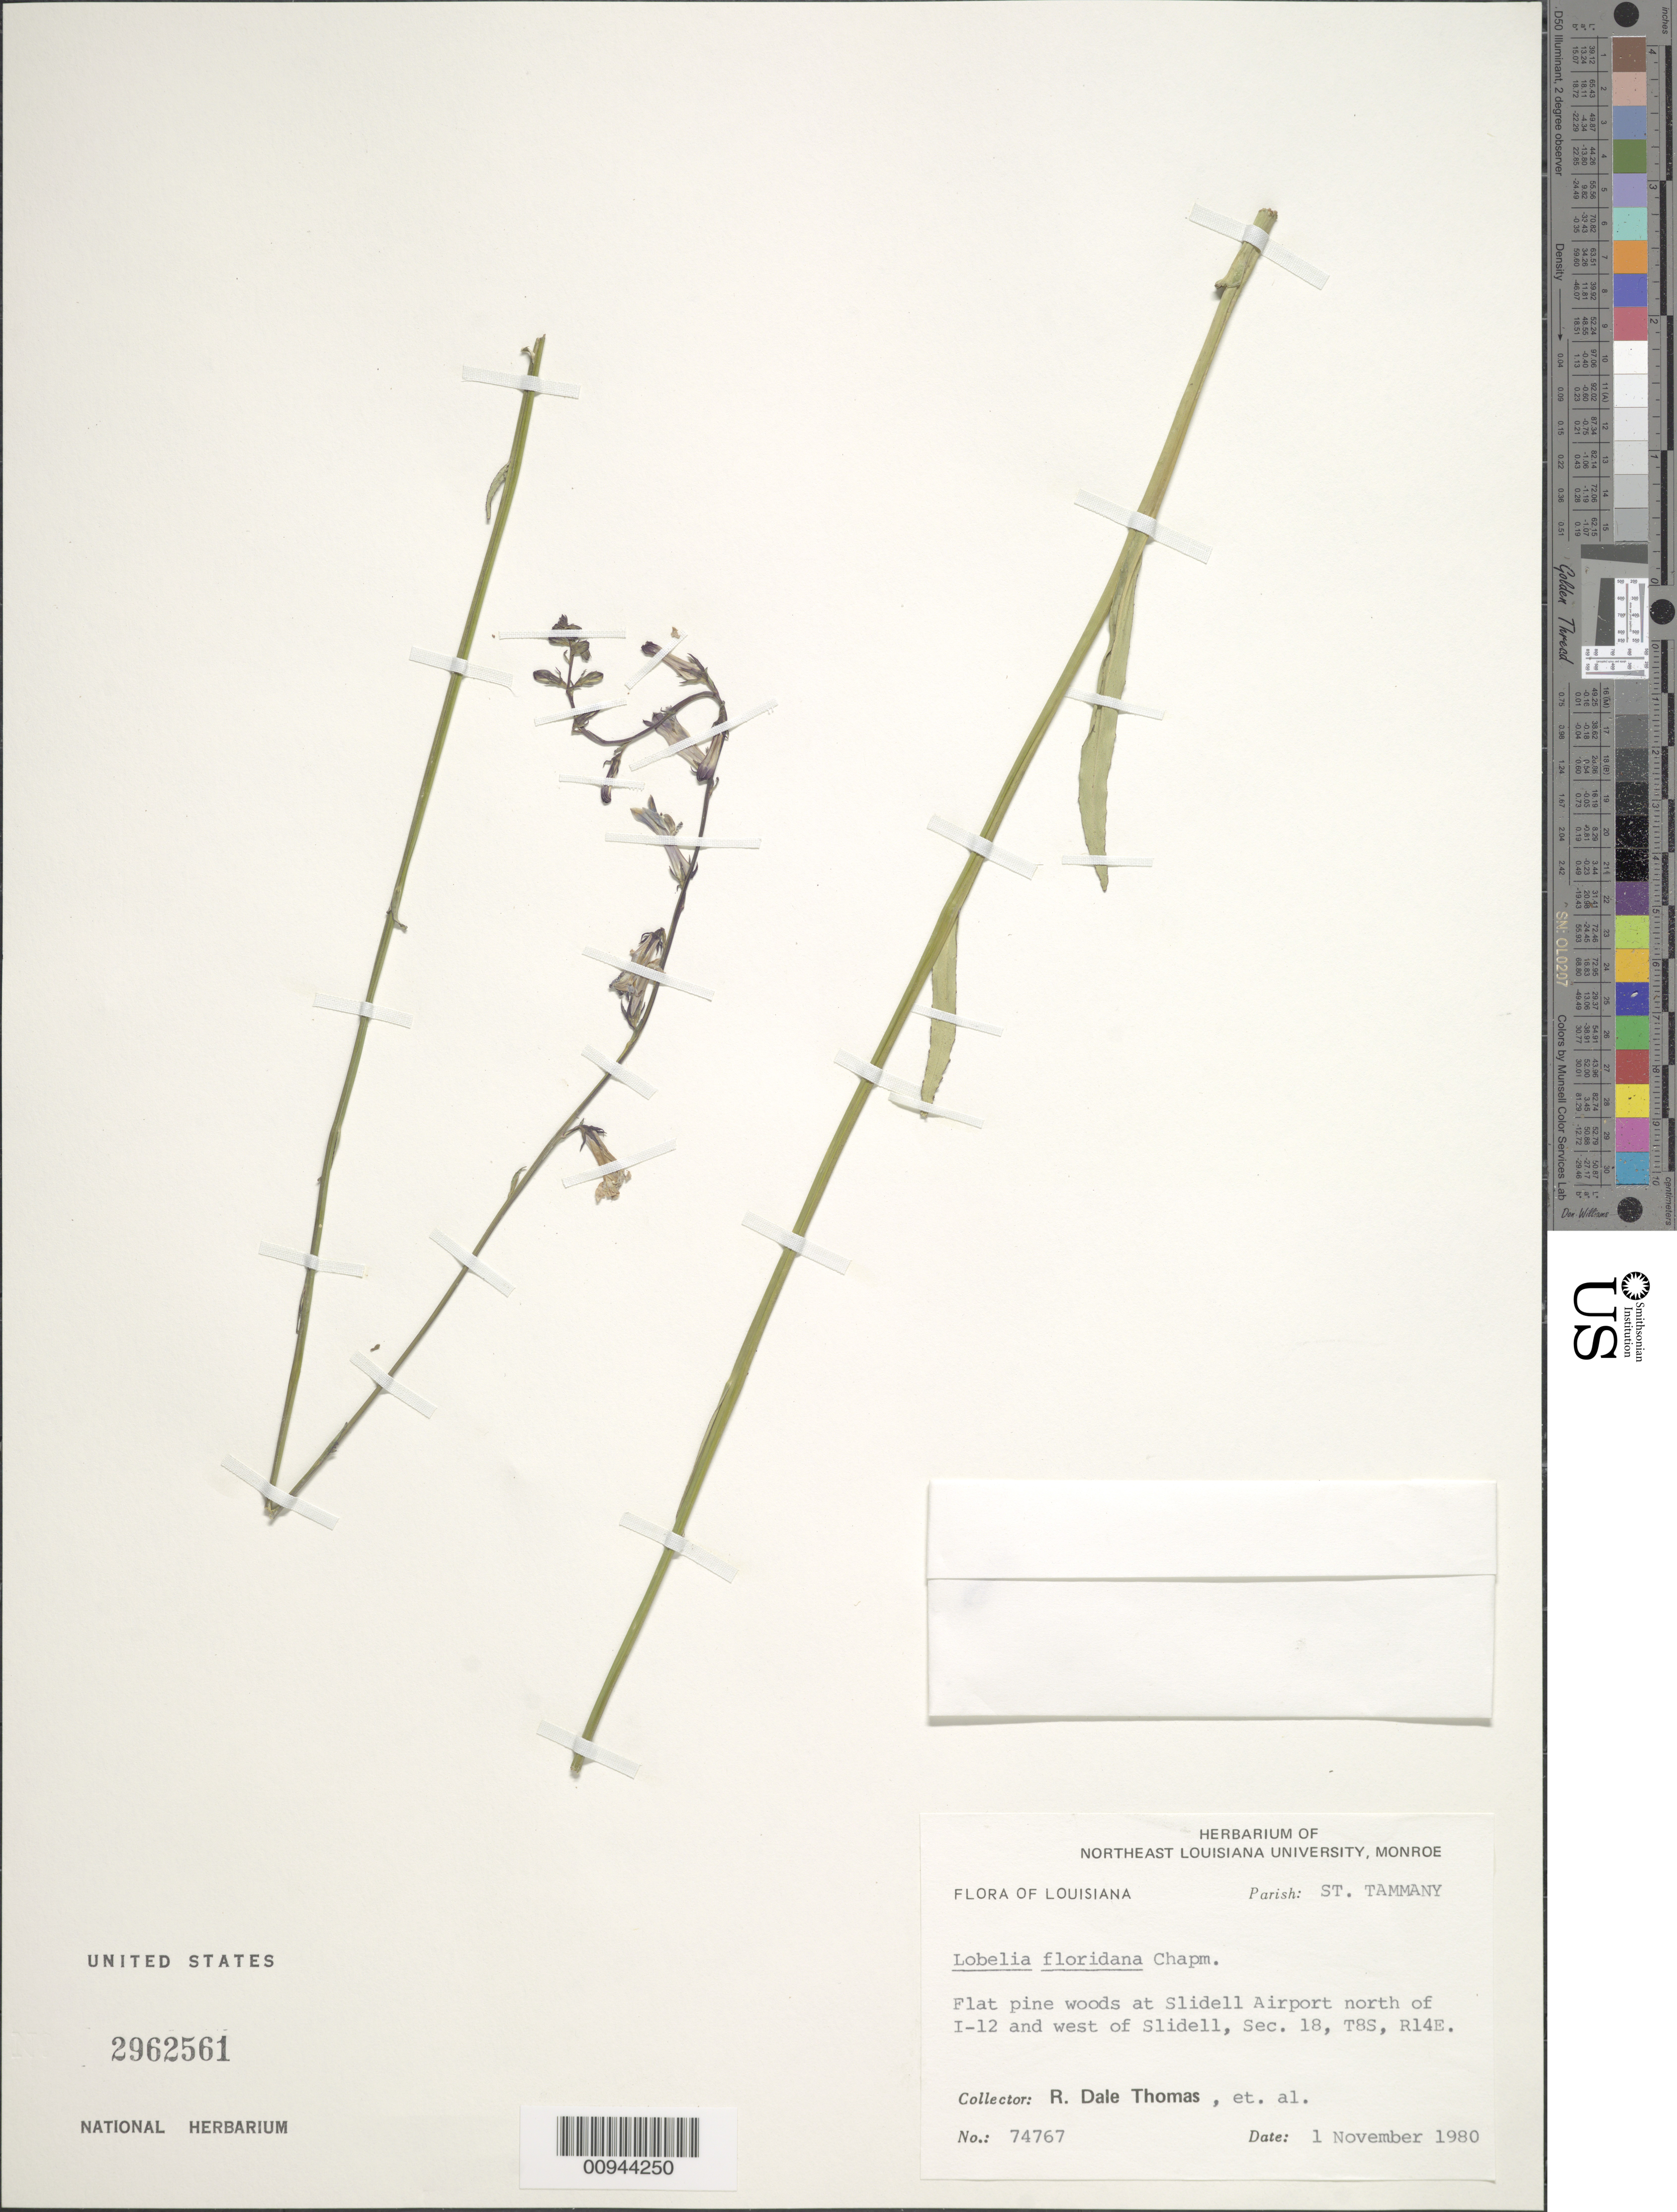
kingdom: Plantae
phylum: Tracheophyta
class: Magnoliopsida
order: Asterales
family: Campanulaceae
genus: Lobelia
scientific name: Lobelia floridana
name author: Chapm.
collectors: R. Thomas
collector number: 74767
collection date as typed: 1 November 1980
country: United States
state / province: Louisiana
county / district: St. Tamany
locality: Slidell Airport north of I-12 and west of Slidell, Sec. 18, T8S, R14E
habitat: flat pine woods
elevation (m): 2800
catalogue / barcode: US 2962561